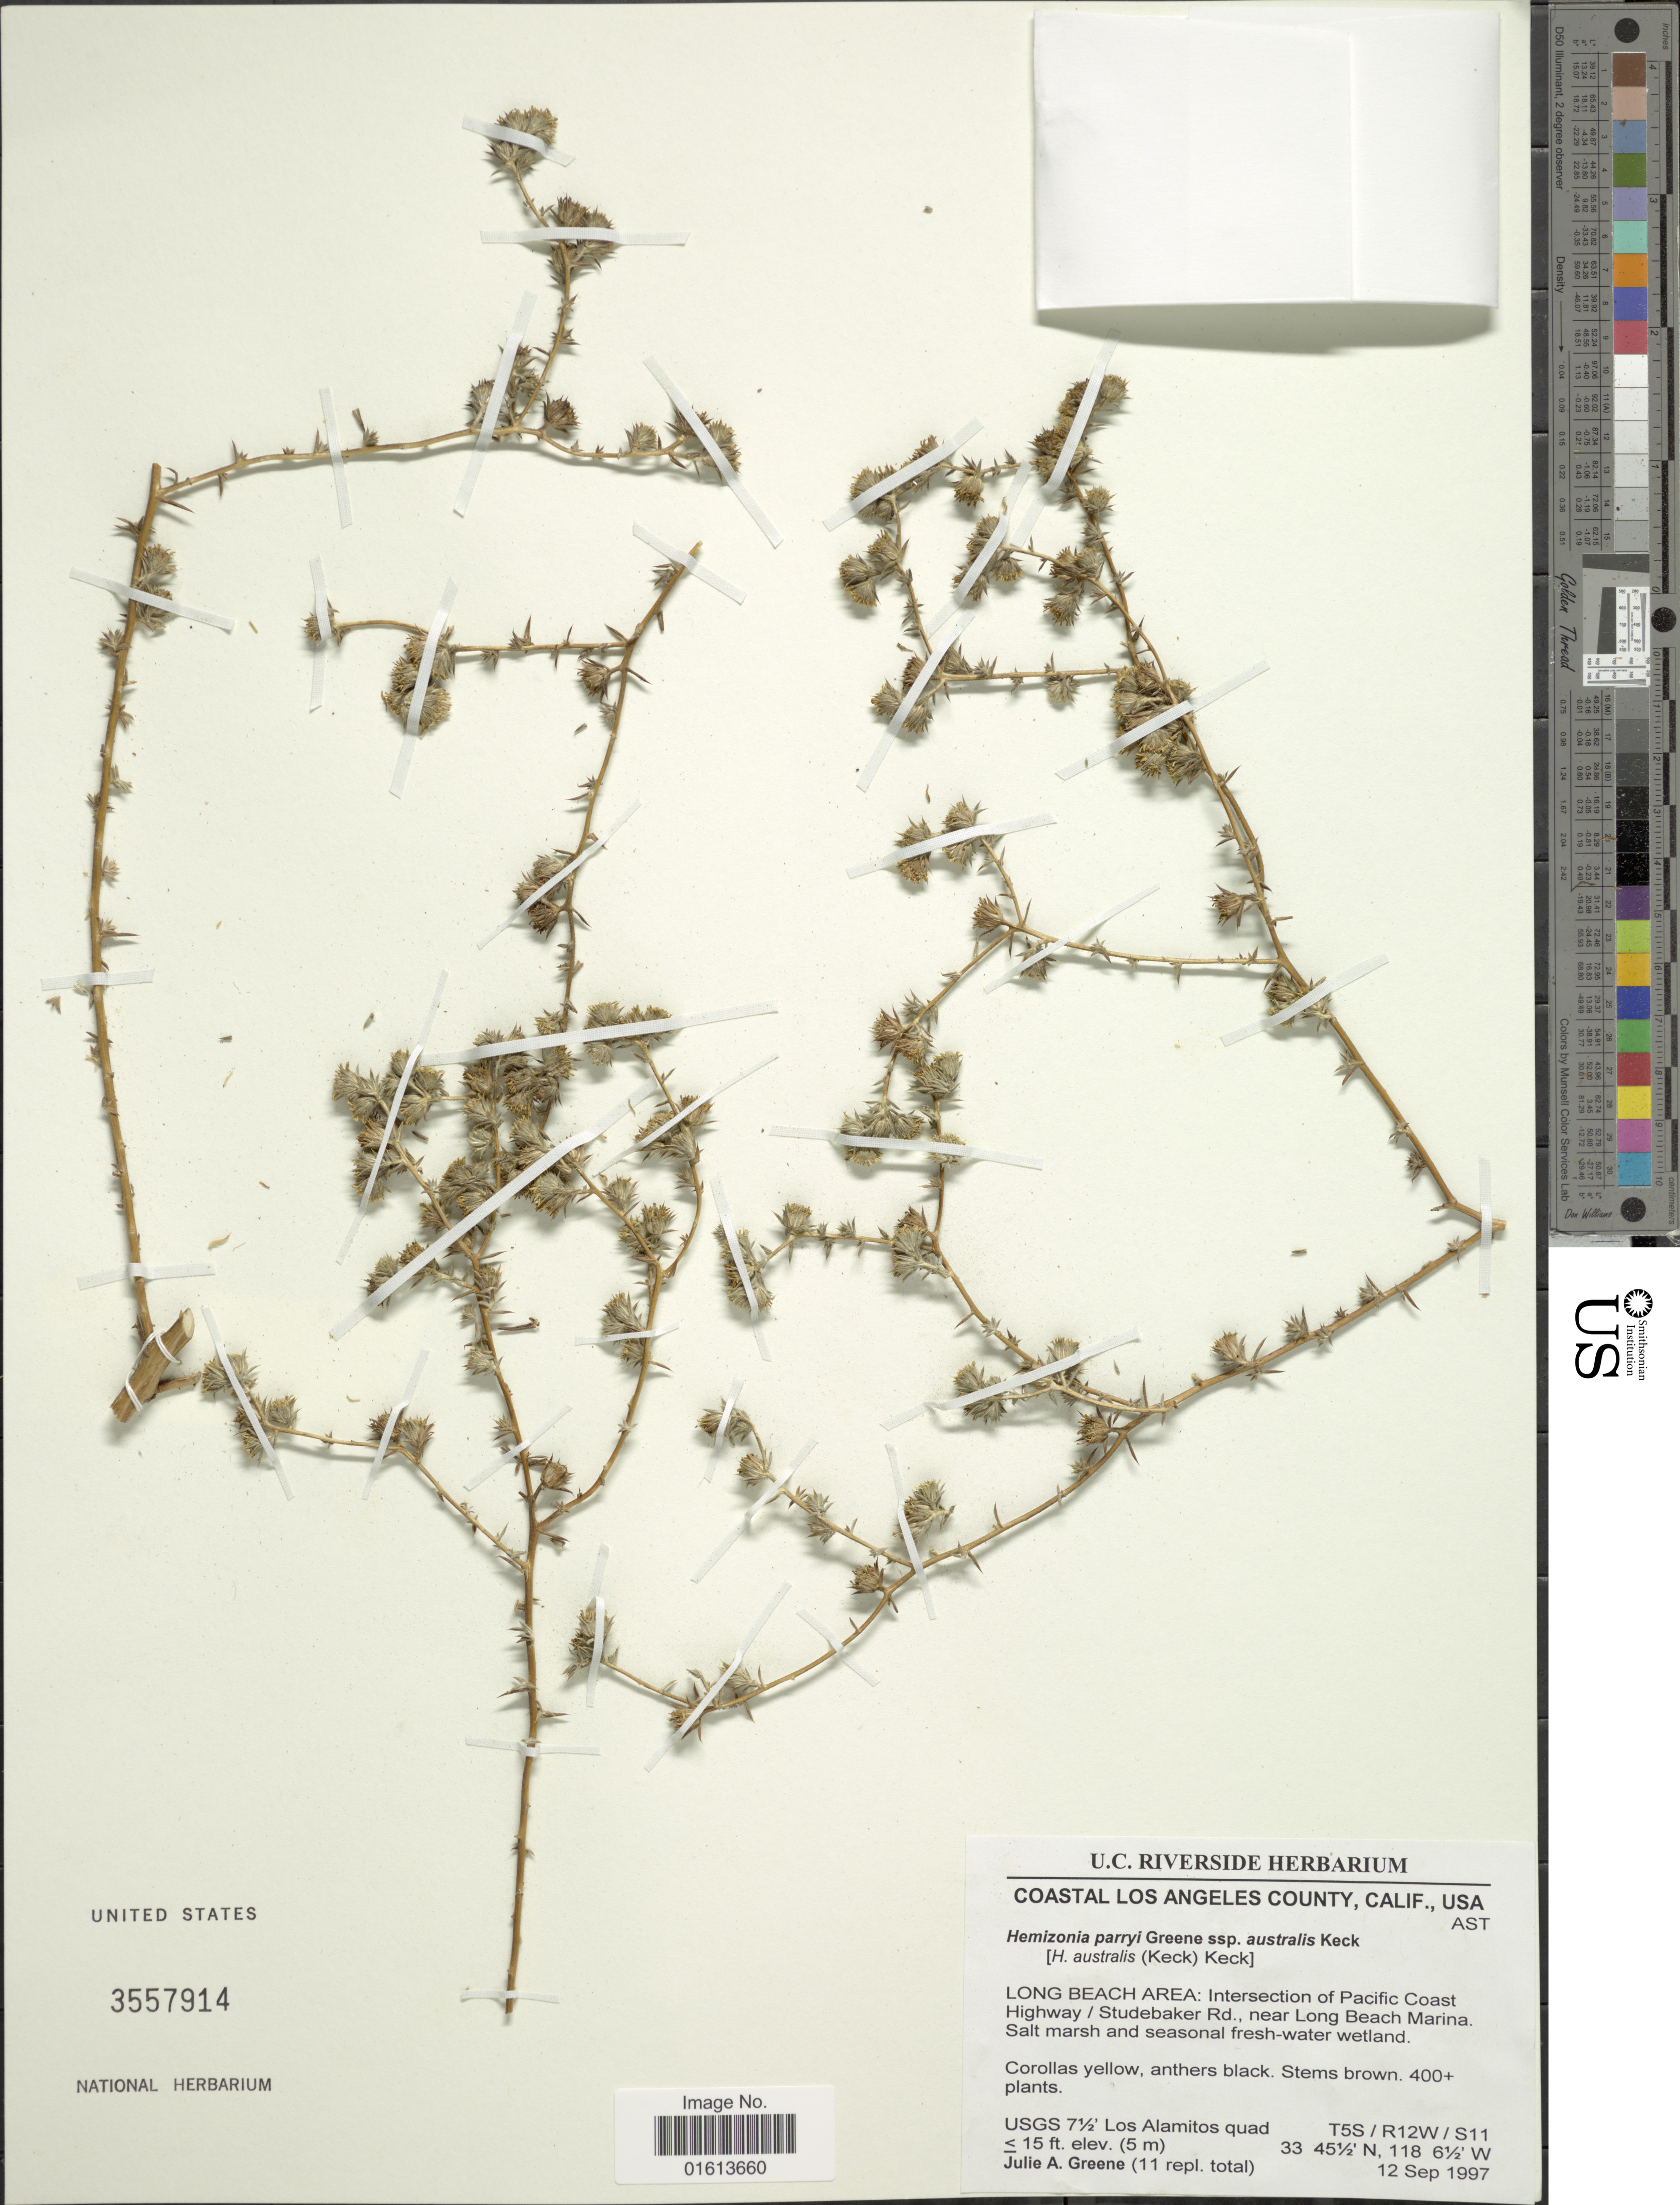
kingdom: Plantae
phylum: Tracheophyta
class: Magnoliopsida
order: Asterales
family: Asteraceae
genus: Centromadia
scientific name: Centromadia parryi subsp. parryi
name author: (Greene) Greene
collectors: J. A. Greene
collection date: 1997-09-12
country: United States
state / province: California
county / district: Los Angeles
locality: Coastal Los Angeles County, Calif., USA. Long Beach Area: Intersection of Pacific Coast Highway/Studebaker Rd., near Long Beach Marina.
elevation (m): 5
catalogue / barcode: US 3557914